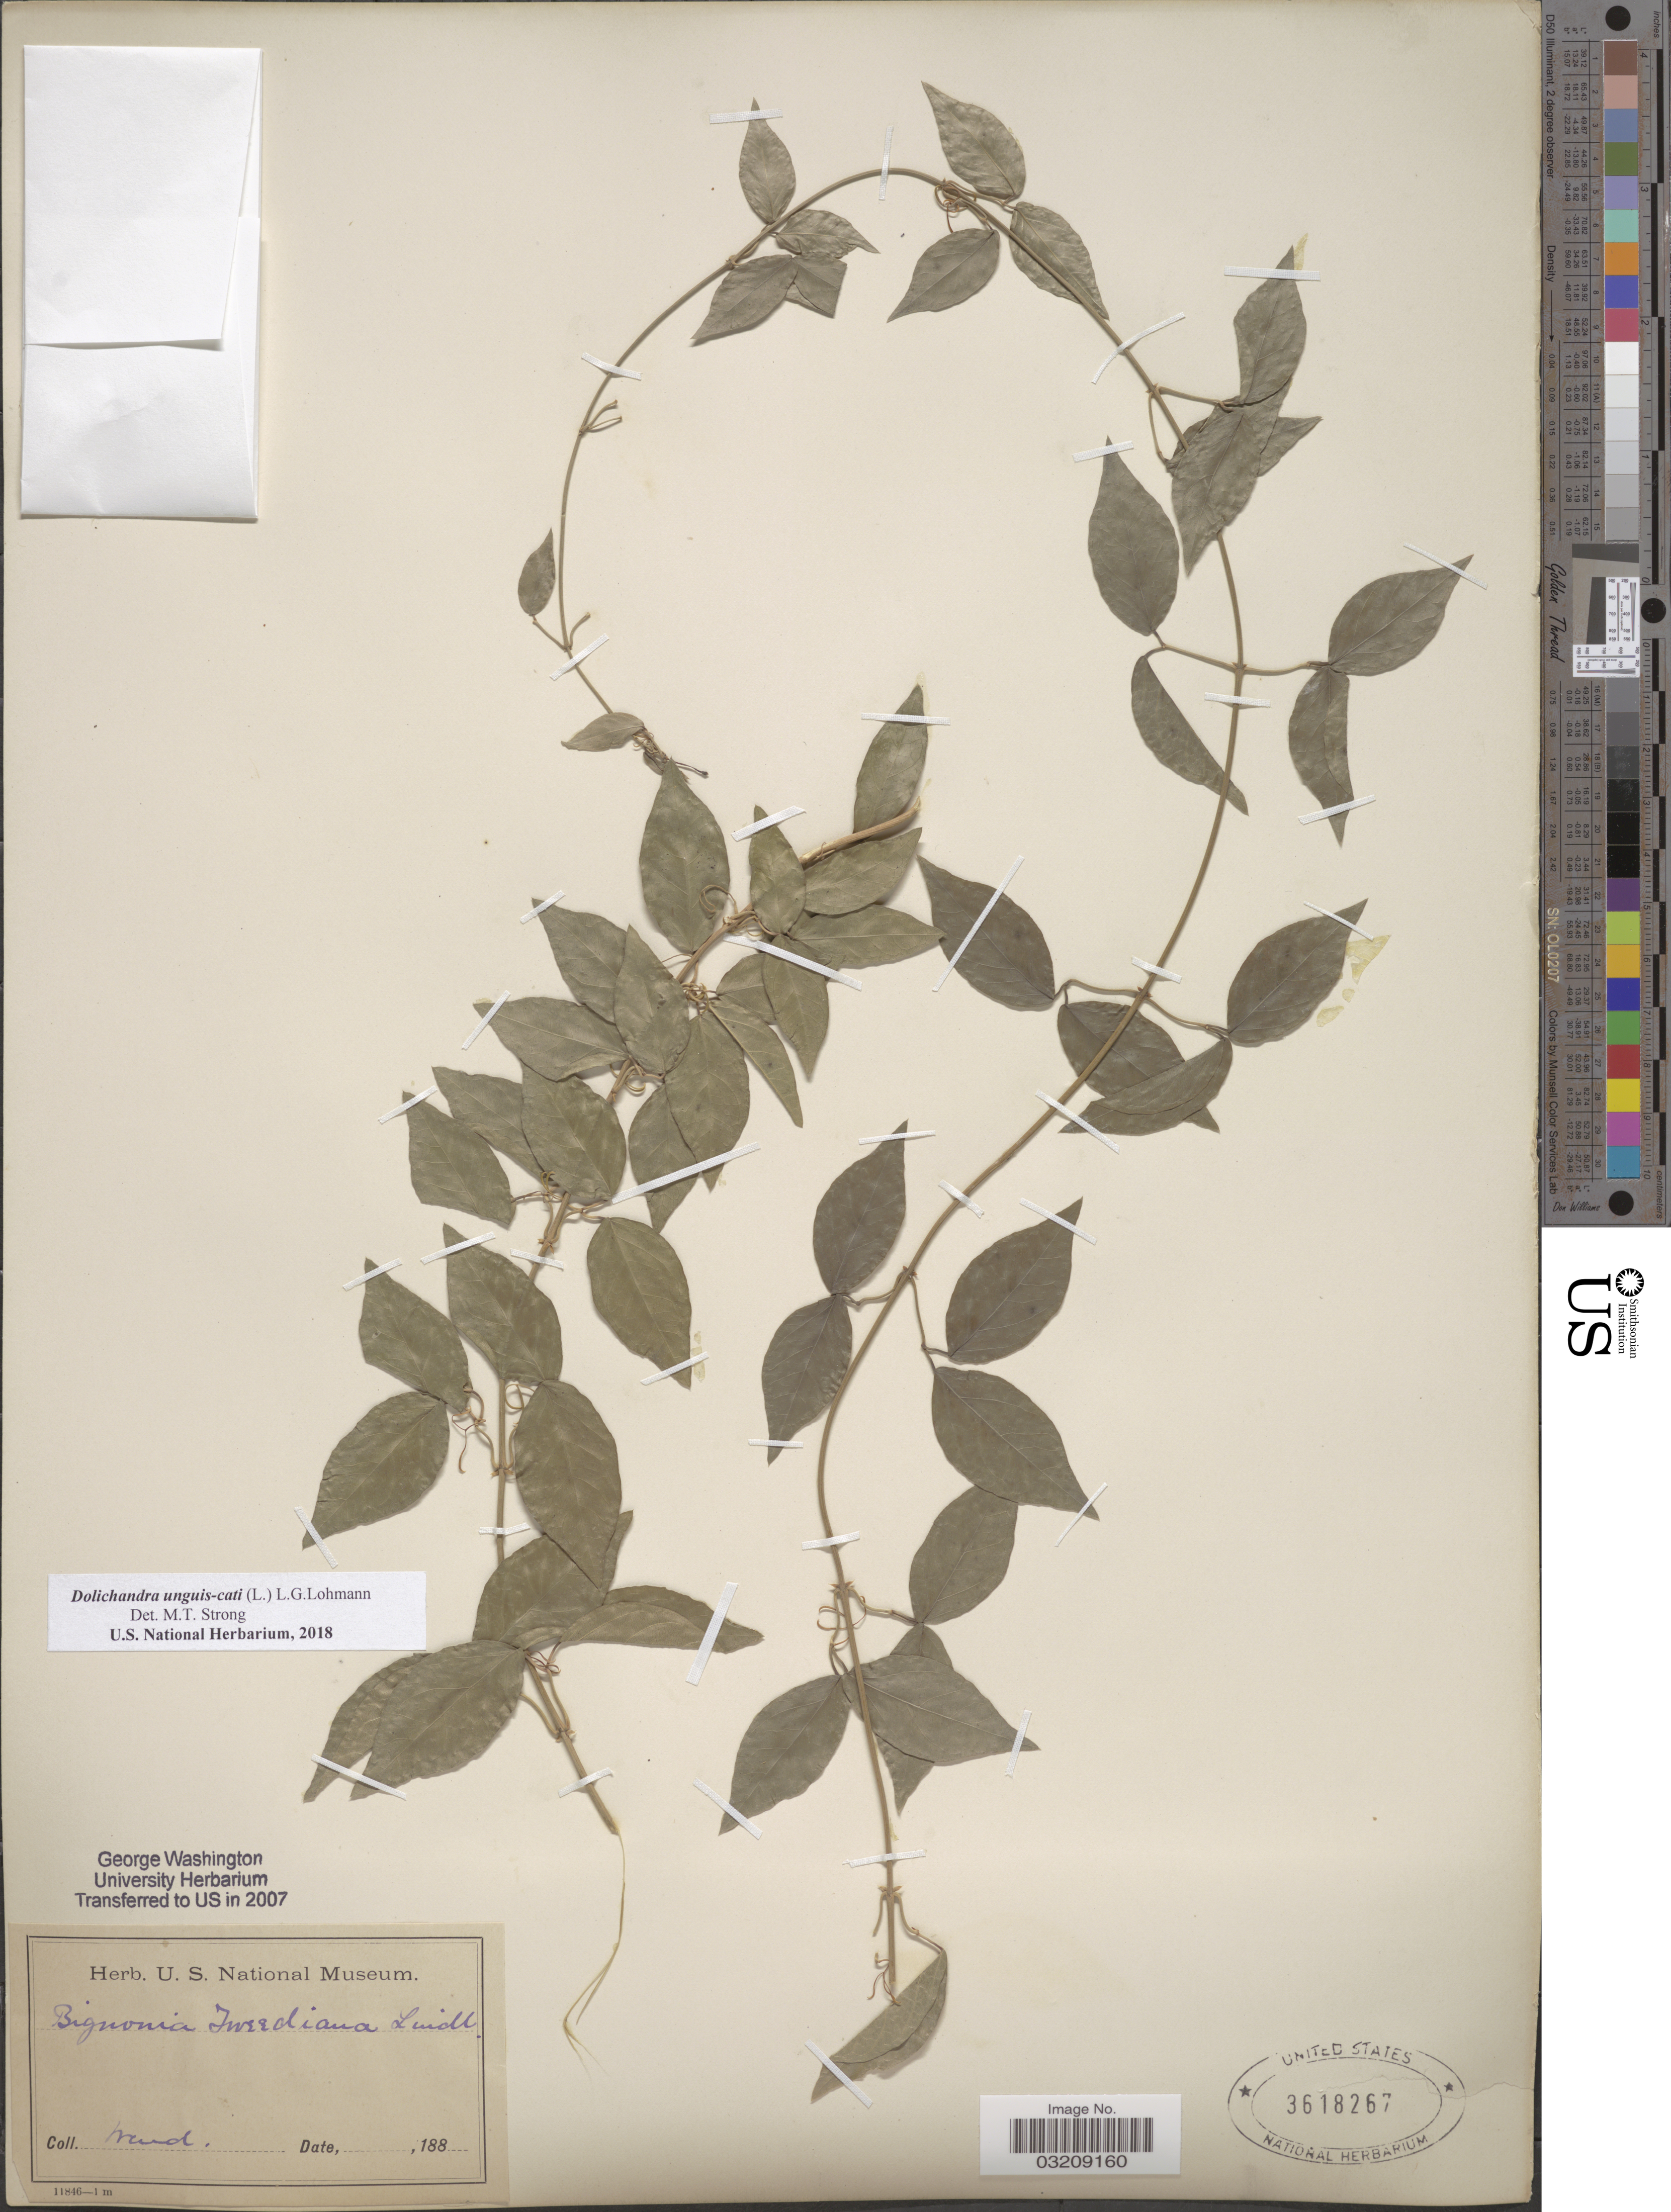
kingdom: Plantae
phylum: Tracheophyta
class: Magnoliopsida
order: Lamiales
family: Bignoniaceae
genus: Dolichandra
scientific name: Dolichandra unguis-cati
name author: (L.) L.G. Lohmann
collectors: -- Ward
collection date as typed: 188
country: United States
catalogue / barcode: US 3618267